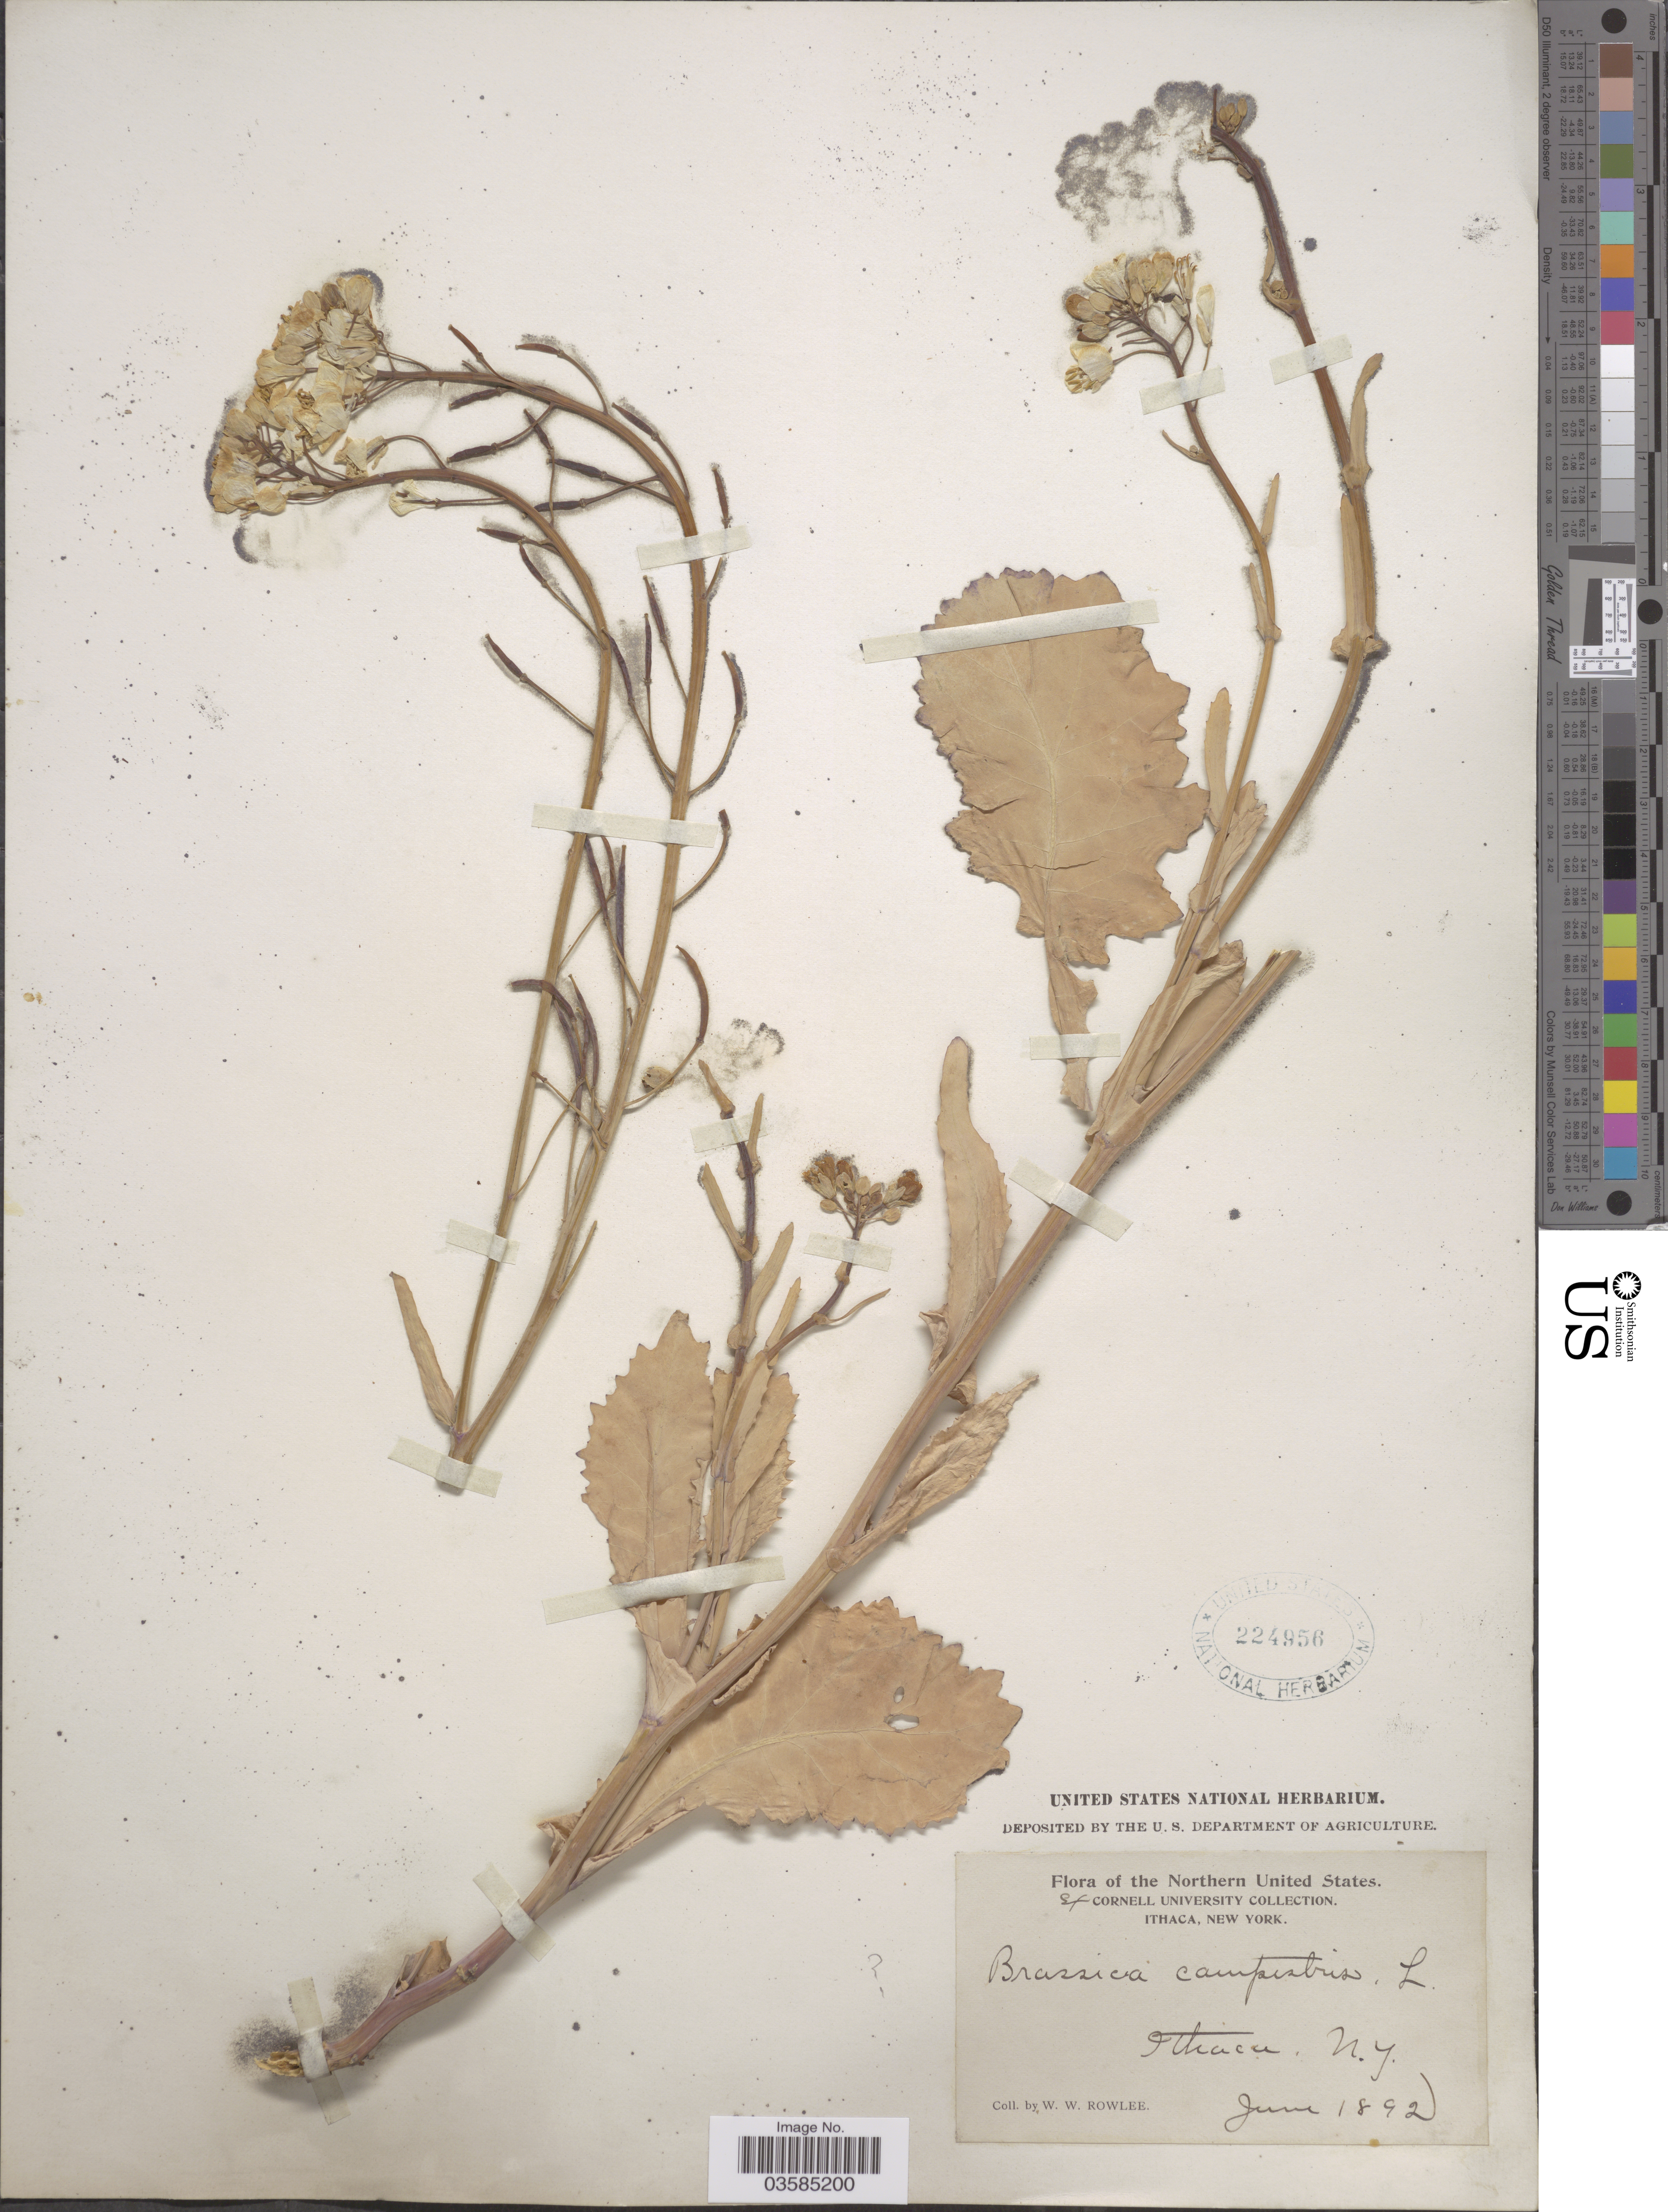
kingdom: Plantae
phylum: Tracheophyta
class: Magnoliopsida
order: Brassicales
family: Brassicaceae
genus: Brassica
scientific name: Brassica oleracea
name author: L.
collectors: W. W. Rowlee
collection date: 1892-06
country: United States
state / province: New York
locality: The Northern United States. Ithaca.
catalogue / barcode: US 224956